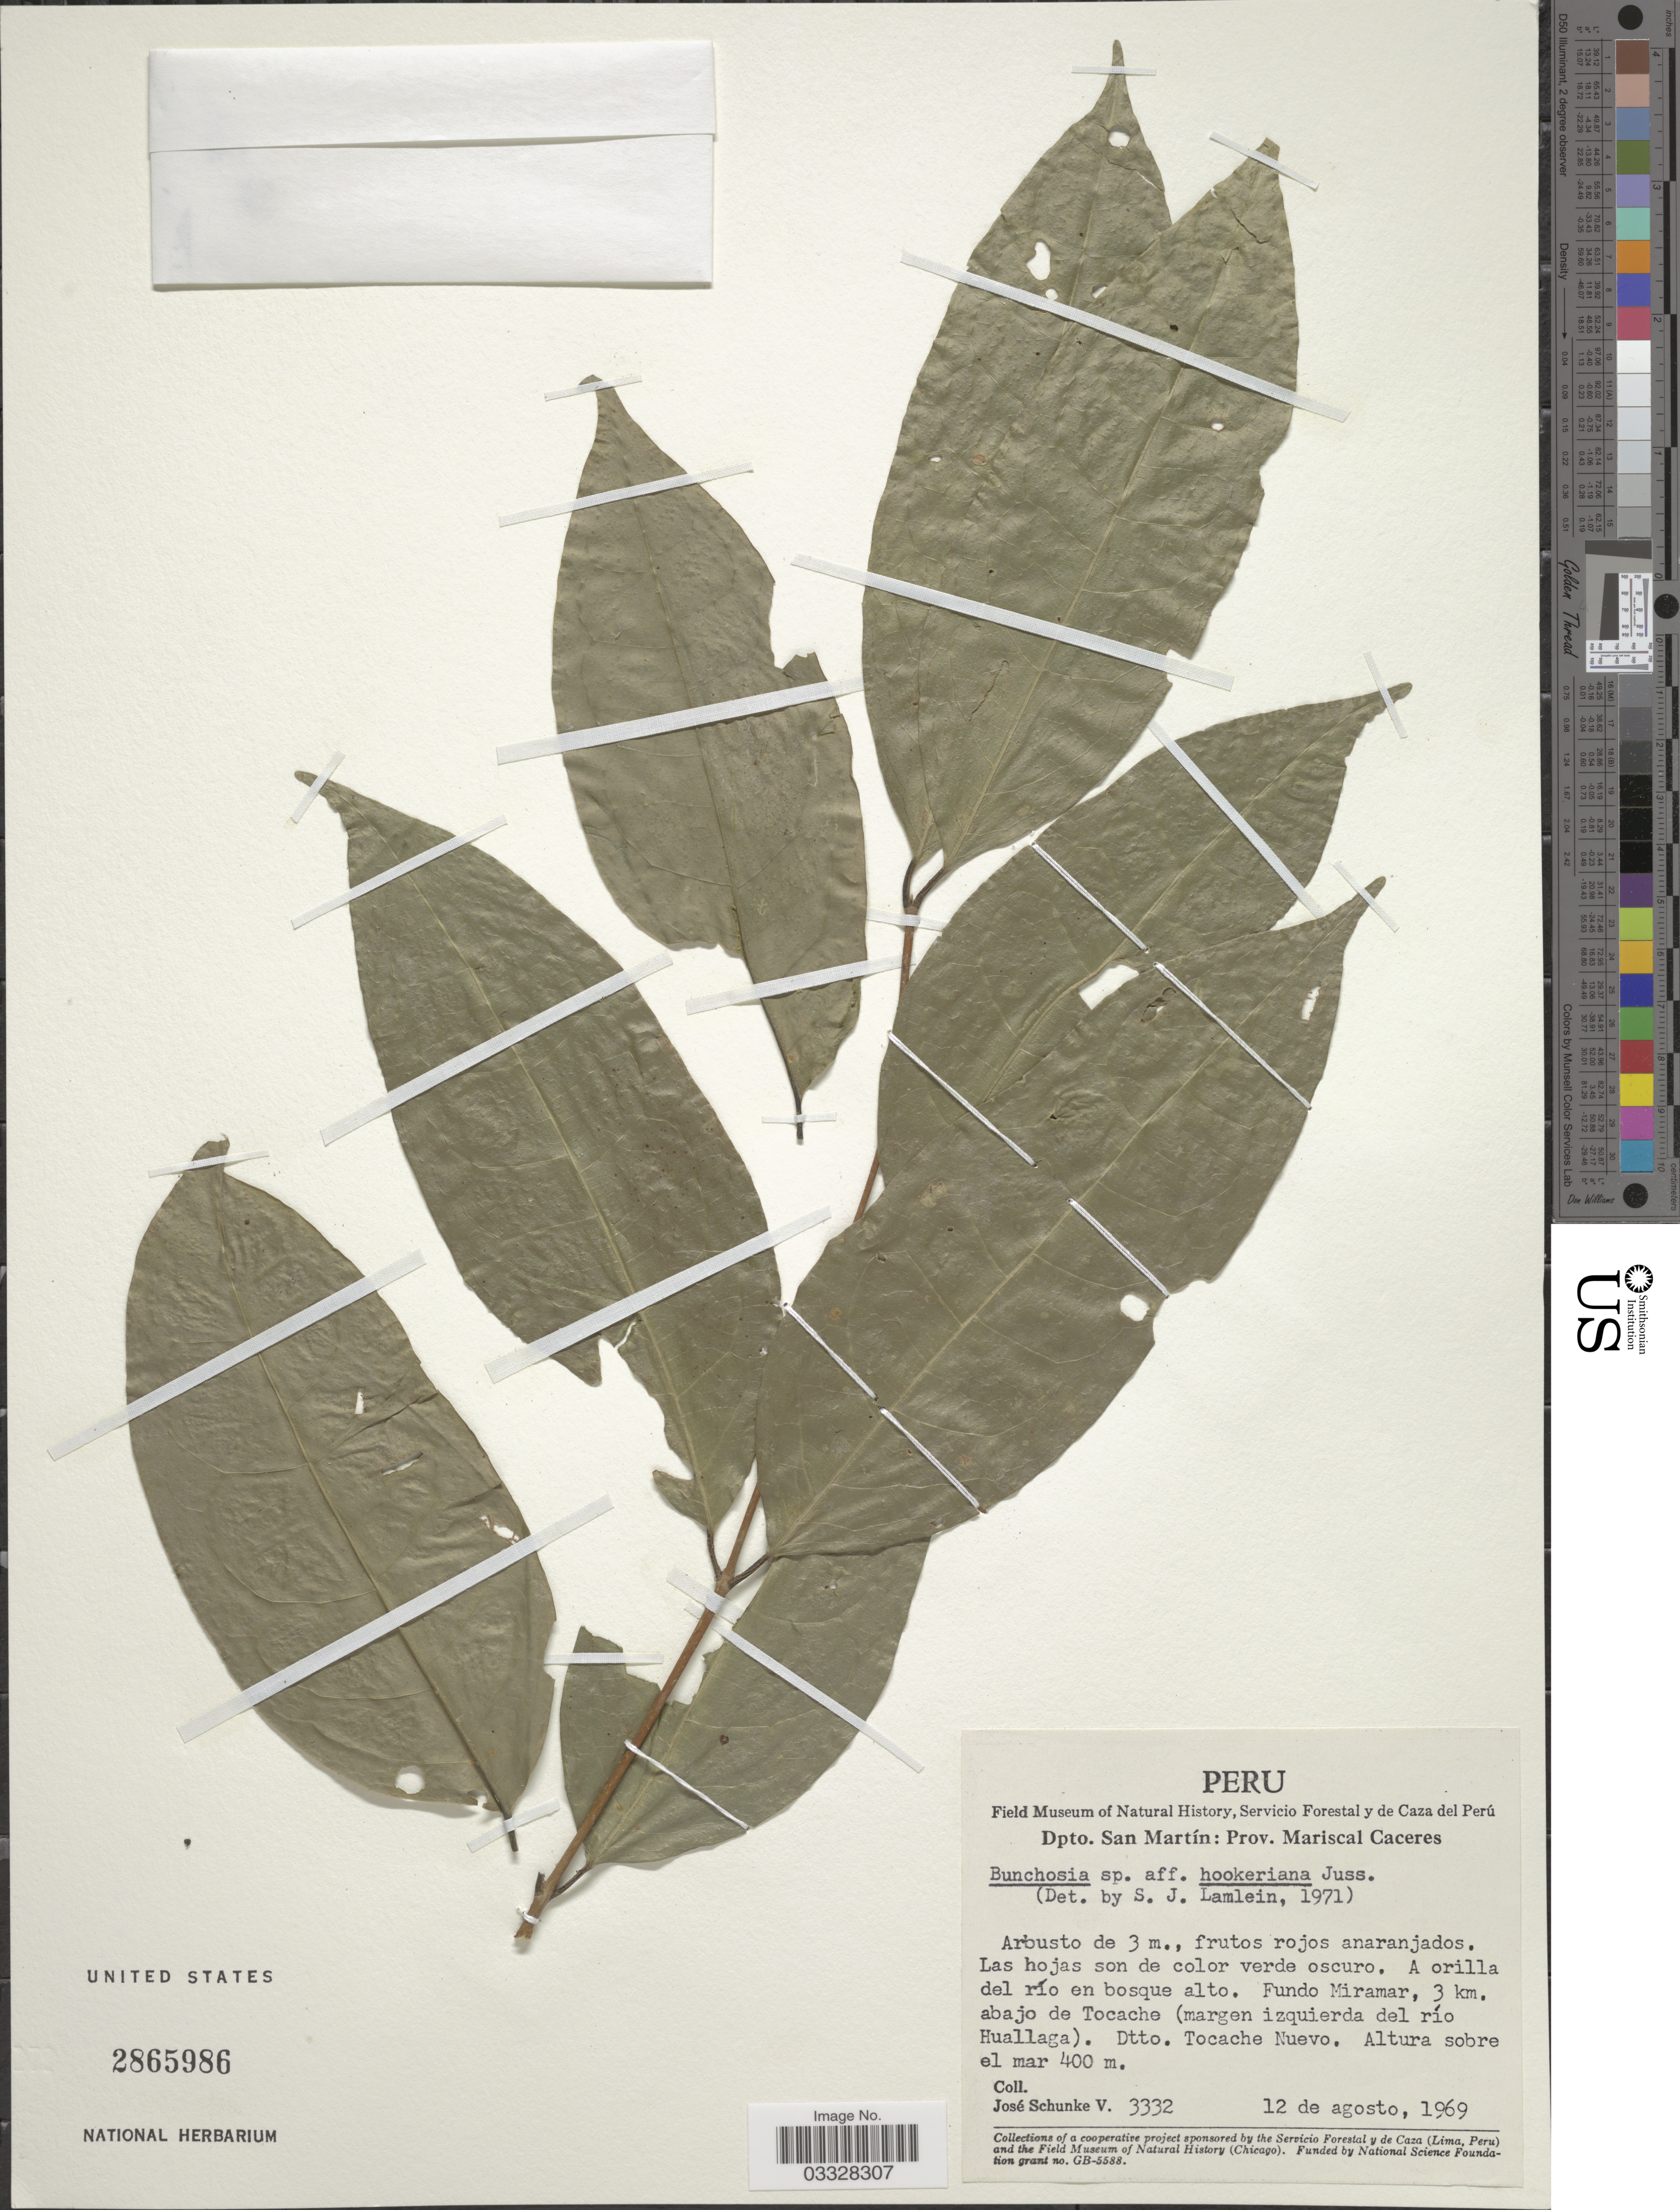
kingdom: Plantae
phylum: Tracheophyta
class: Magnoliopsida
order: Malpighiales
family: Malpighiaceae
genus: Bunchosia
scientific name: Bunchosia hookeriana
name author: A. Juss.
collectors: J. Schunke Vigo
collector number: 3332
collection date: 1969-08-12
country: Peru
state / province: San Martín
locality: Dpto. San Martín: Prov. Mariscal Caceres. A orilla del río en bosque alto. Fundo Miramar, 3 km. abajo de Tocache Nuevo, (margen izquierdo del río Huallaga). Dtto. Tocache Nuevo.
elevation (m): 400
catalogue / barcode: US 2865986